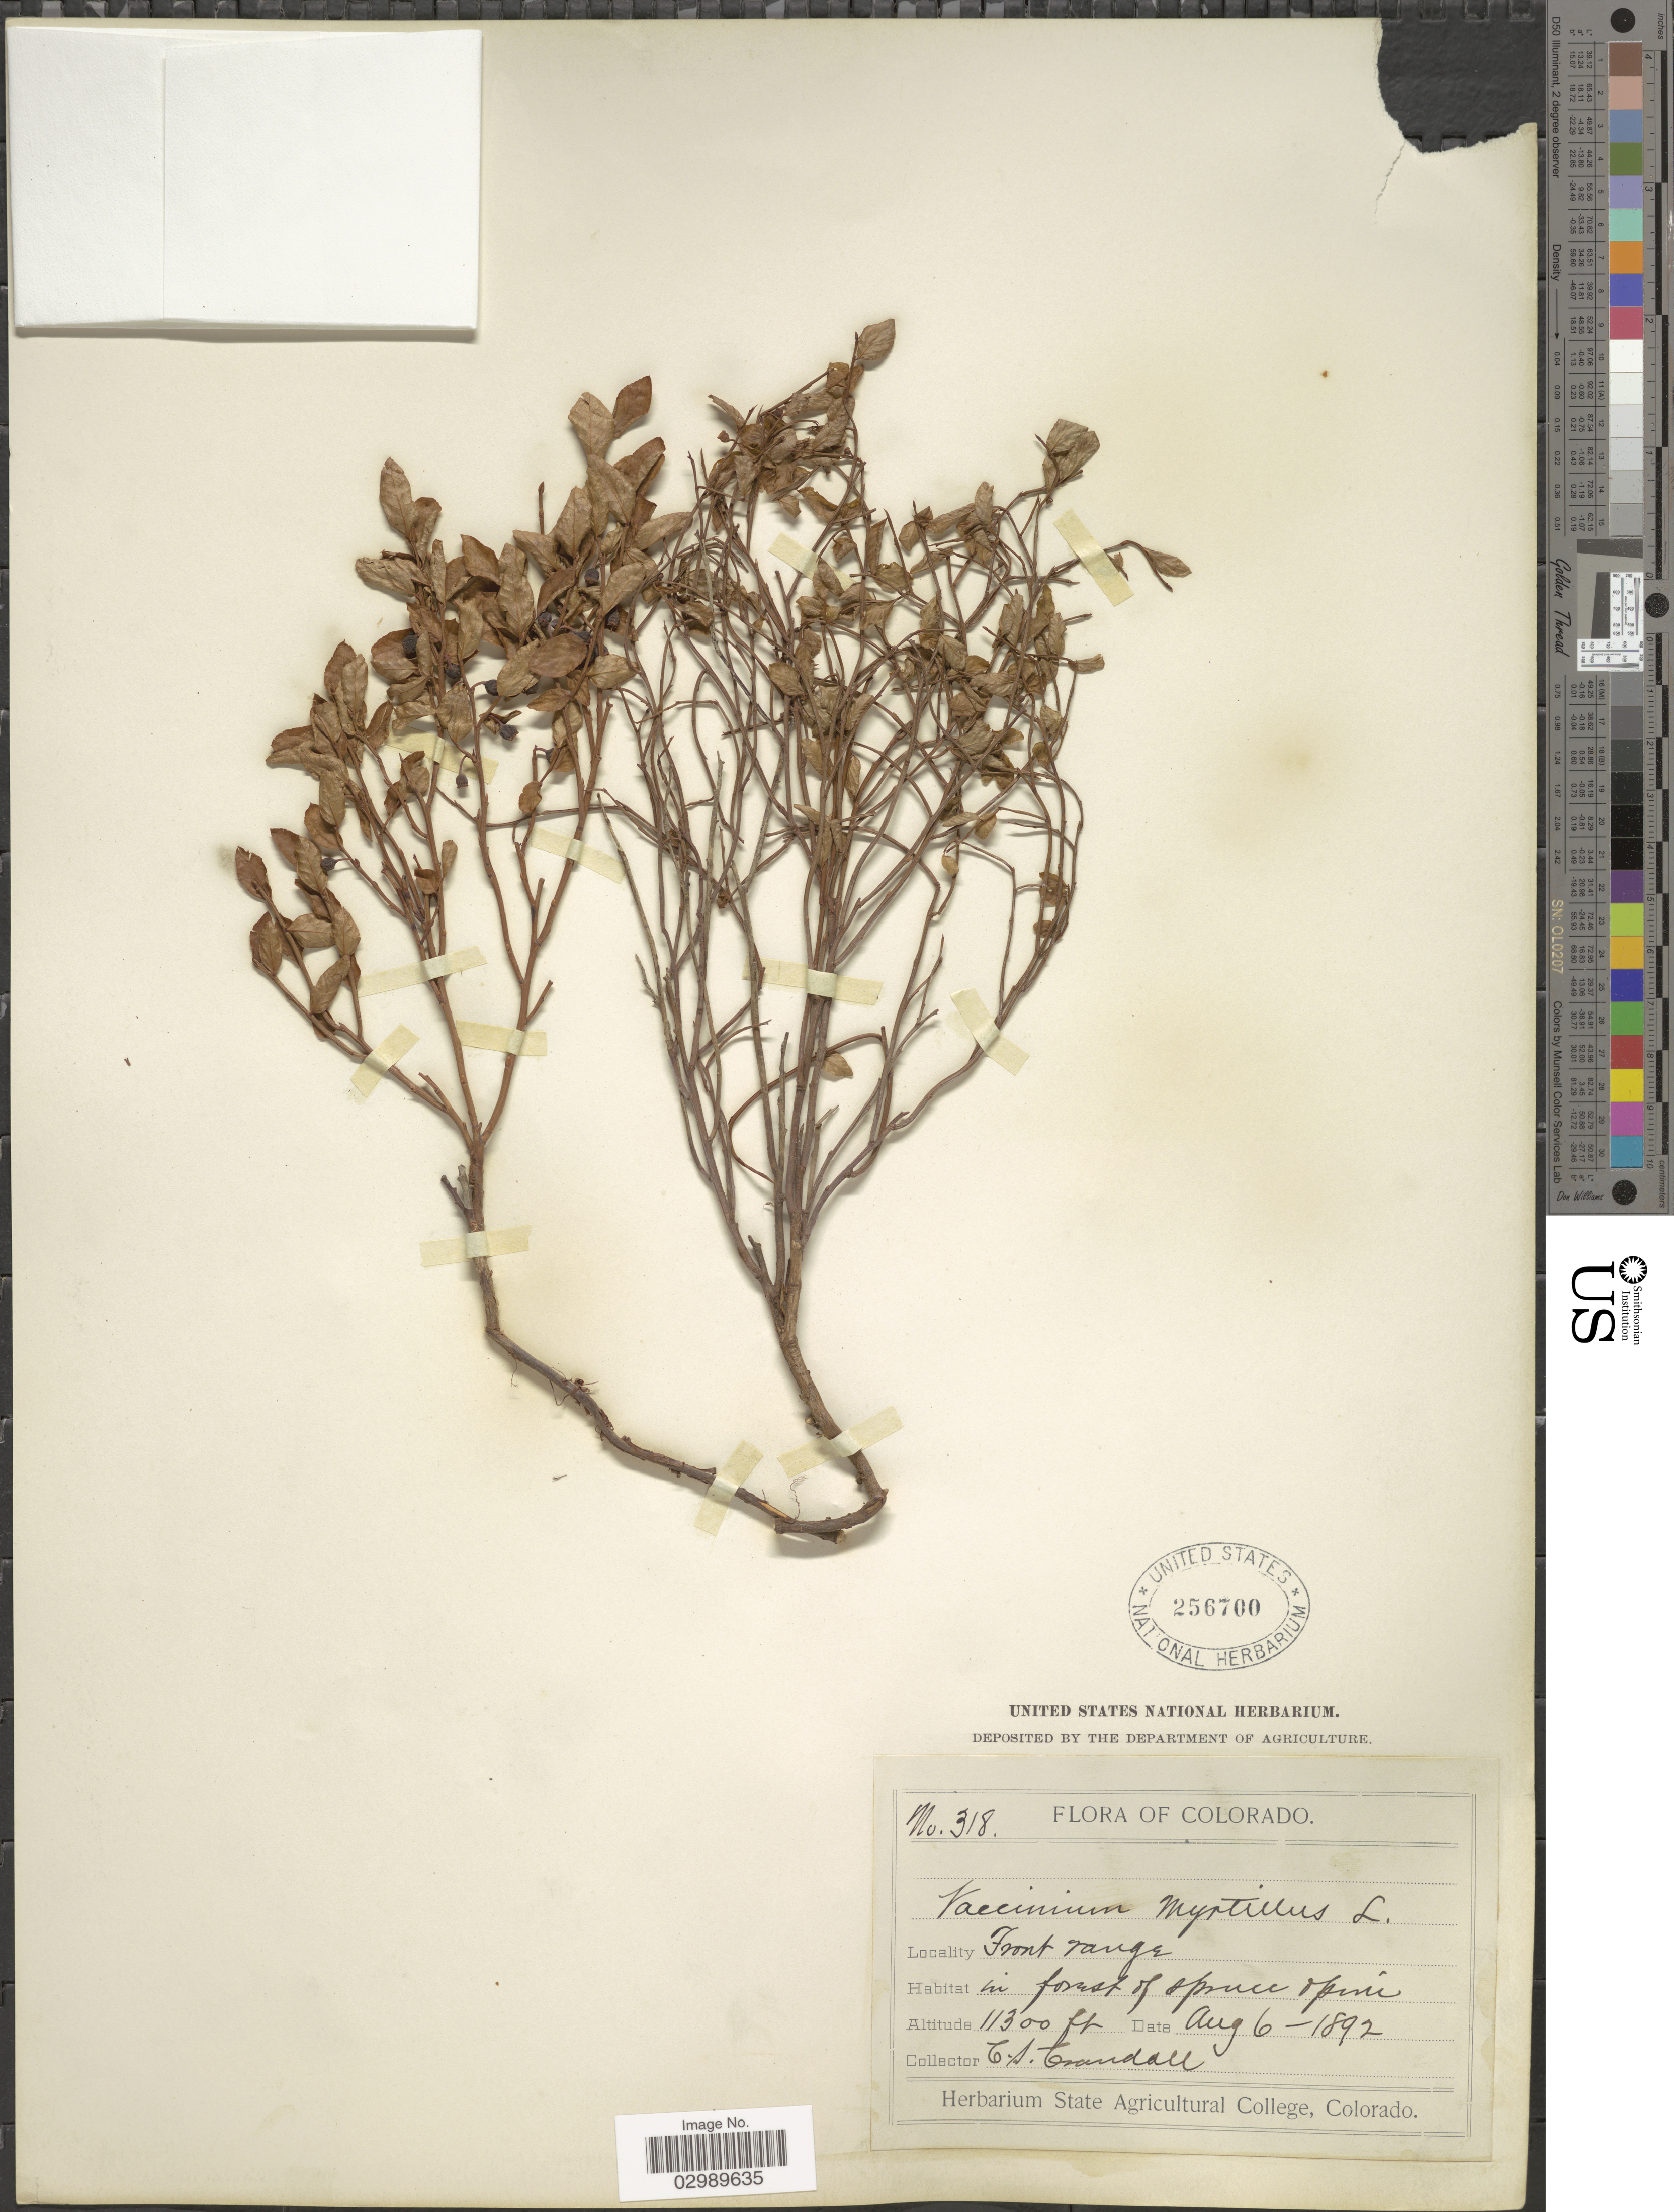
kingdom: Plantae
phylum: Tracheophyta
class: Magnoliopsida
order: Ericales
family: Ericaceae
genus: Vaccinium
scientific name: Vaccinium scoparium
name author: Leiberg ex Coville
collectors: C. Crandall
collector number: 318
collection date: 1892-08-06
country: United States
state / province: Colorado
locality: Front range.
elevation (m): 3444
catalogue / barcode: US 256700